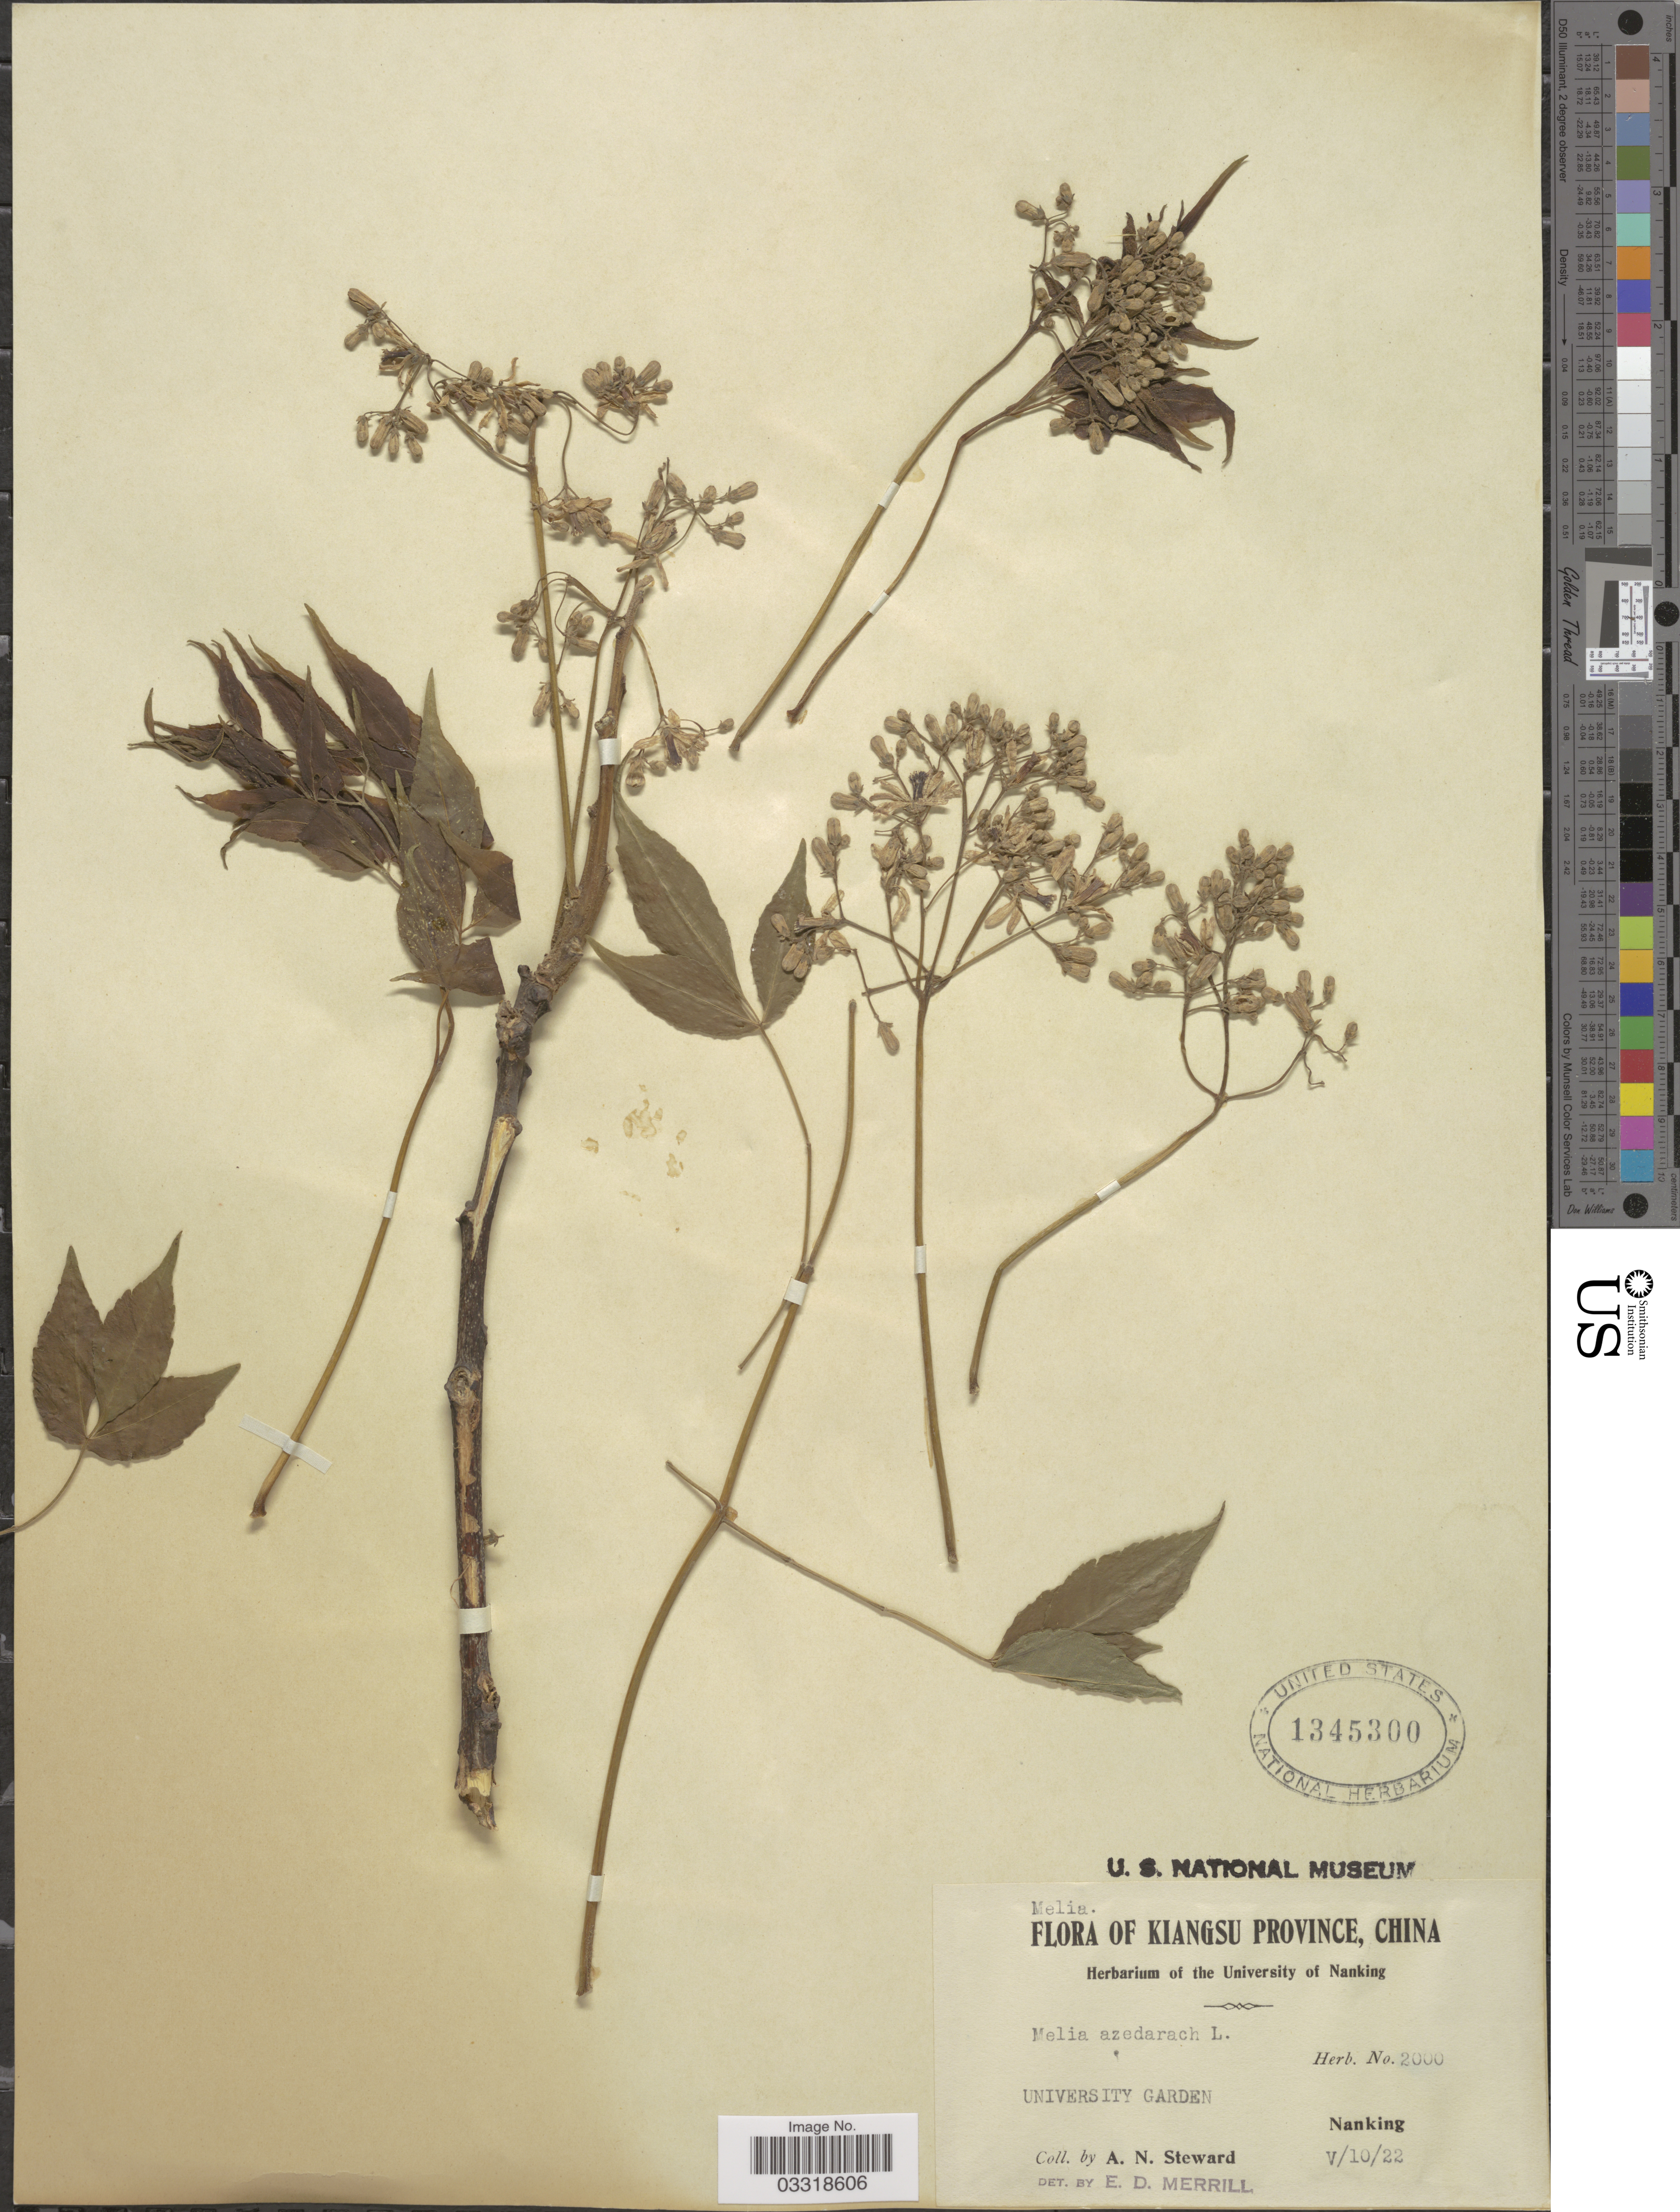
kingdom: Plantae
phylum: Tracheophyta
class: Magnoliopsida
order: Sapindales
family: Meliaceae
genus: Melia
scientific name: Melia azedarach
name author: L.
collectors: A. N. Steward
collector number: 2000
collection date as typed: Transcribed d/m/y: 10/5/22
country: China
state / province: Jiangsu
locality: Kiangsu Province. University Garden. Nanking.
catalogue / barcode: US 1345300